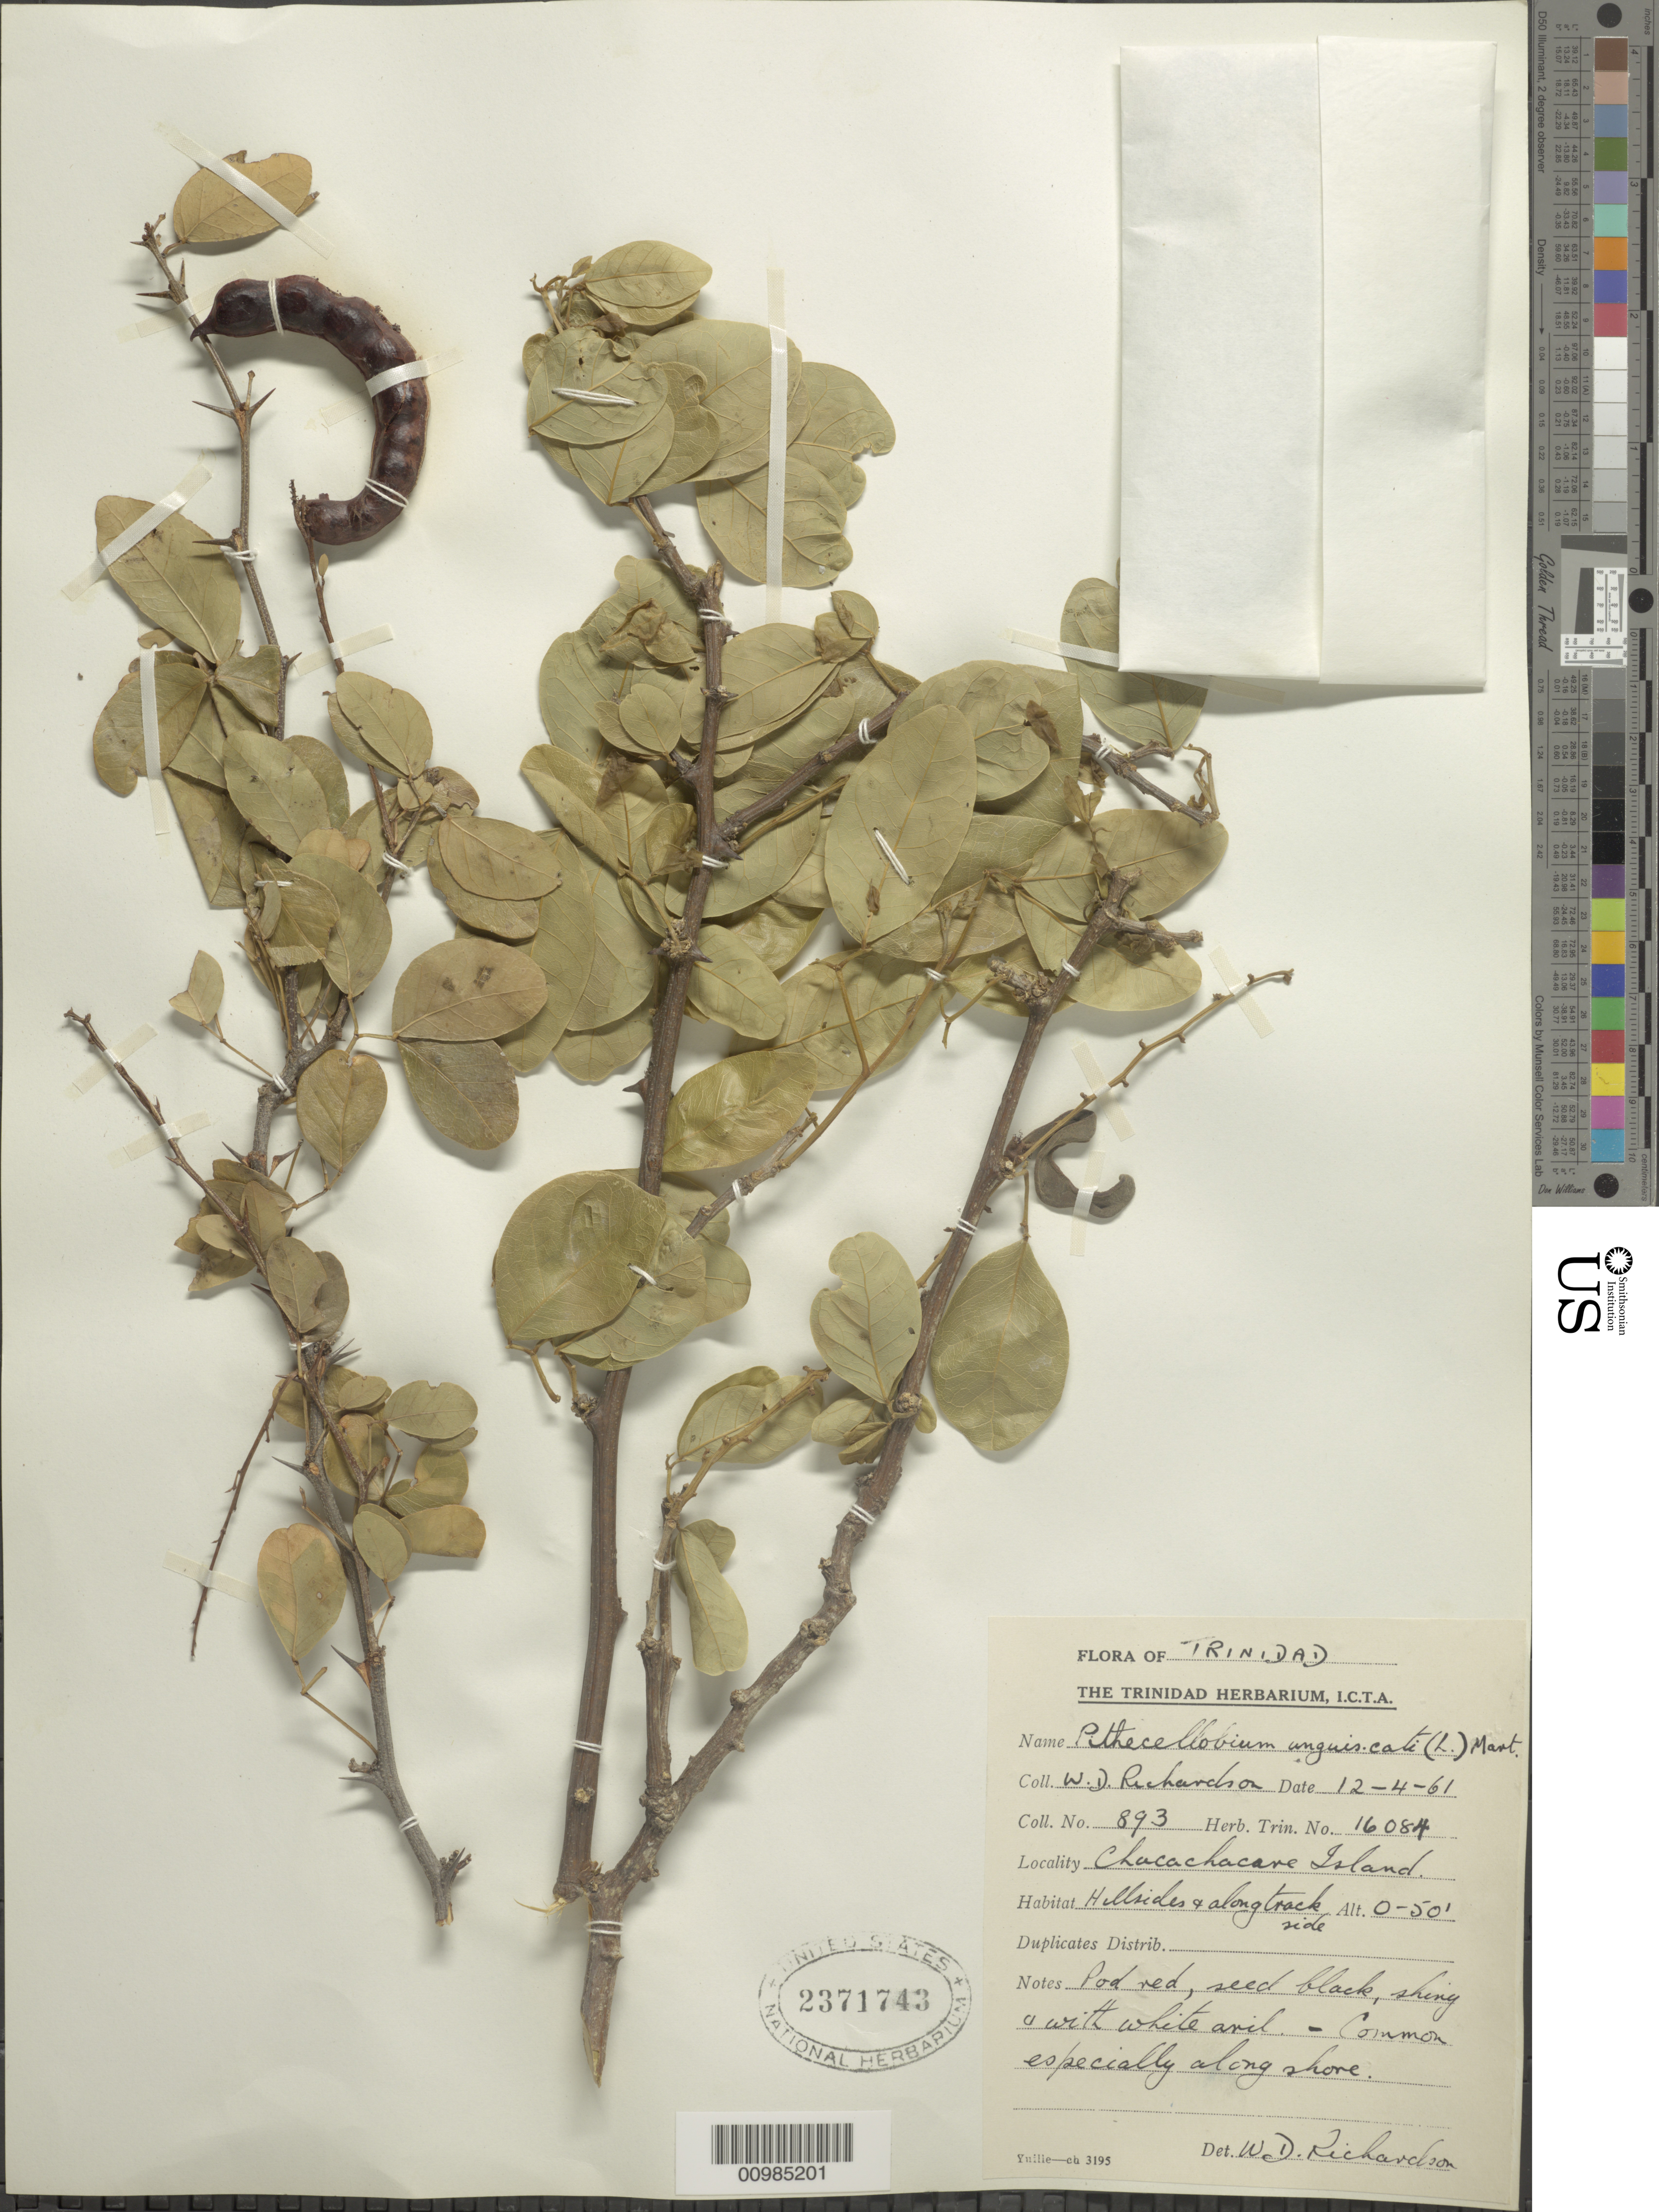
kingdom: Plantae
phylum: Tracheophyta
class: Magnoliopsida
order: Fabales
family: Fabaceae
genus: Pithecellobium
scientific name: Pithecellobium unguis-cati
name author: (L.) Benth.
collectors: J. Richardson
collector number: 893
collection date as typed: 12 Apr 1961 or 04 Dec 1961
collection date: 1961-04-12 or 1961-12-04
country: Trinidad and Tobago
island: Trinidad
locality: Chucachacare Island. Hillside/roadside.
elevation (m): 0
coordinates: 0 N, 0 E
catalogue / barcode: US 2371743